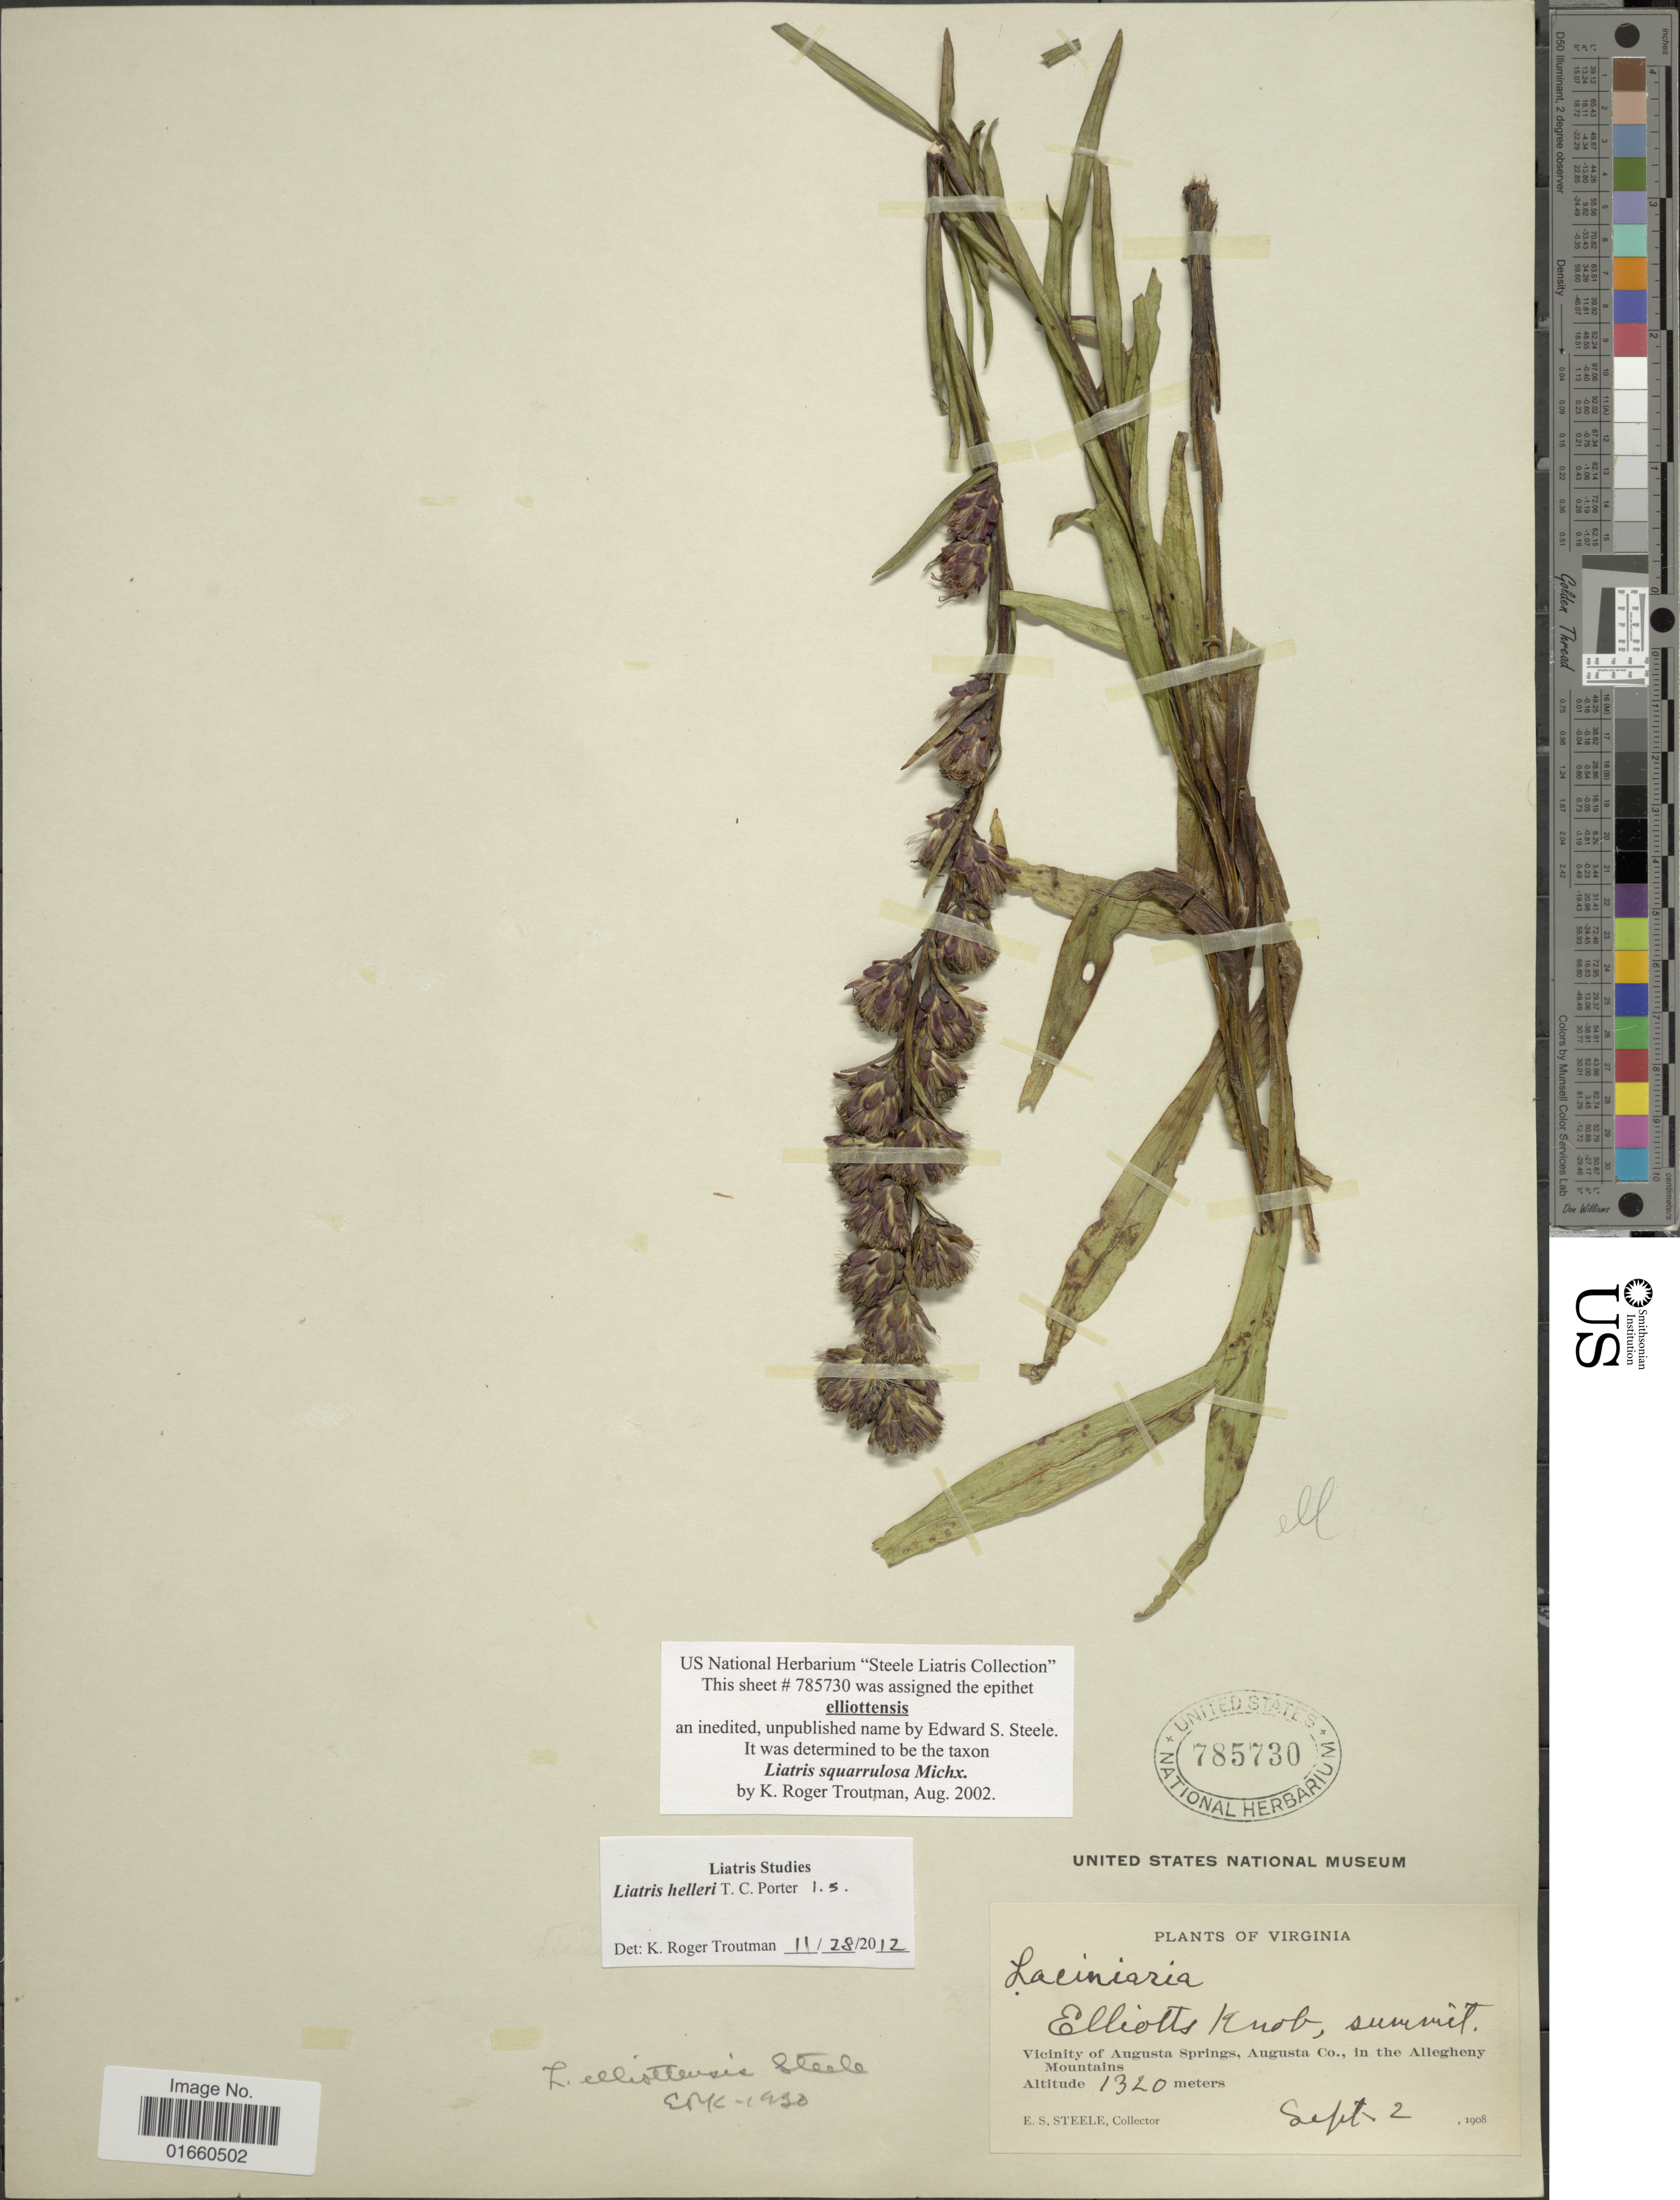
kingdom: Plantae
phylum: Tracheophyta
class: Magnoliopsida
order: Asterales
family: Asteraceae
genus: Liatris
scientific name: Liatris helleri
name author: Porter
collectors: E. Steele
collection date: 1908-09-02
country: United States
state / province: Virginia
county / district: Augusta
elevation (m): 1320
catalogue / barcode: US 785730